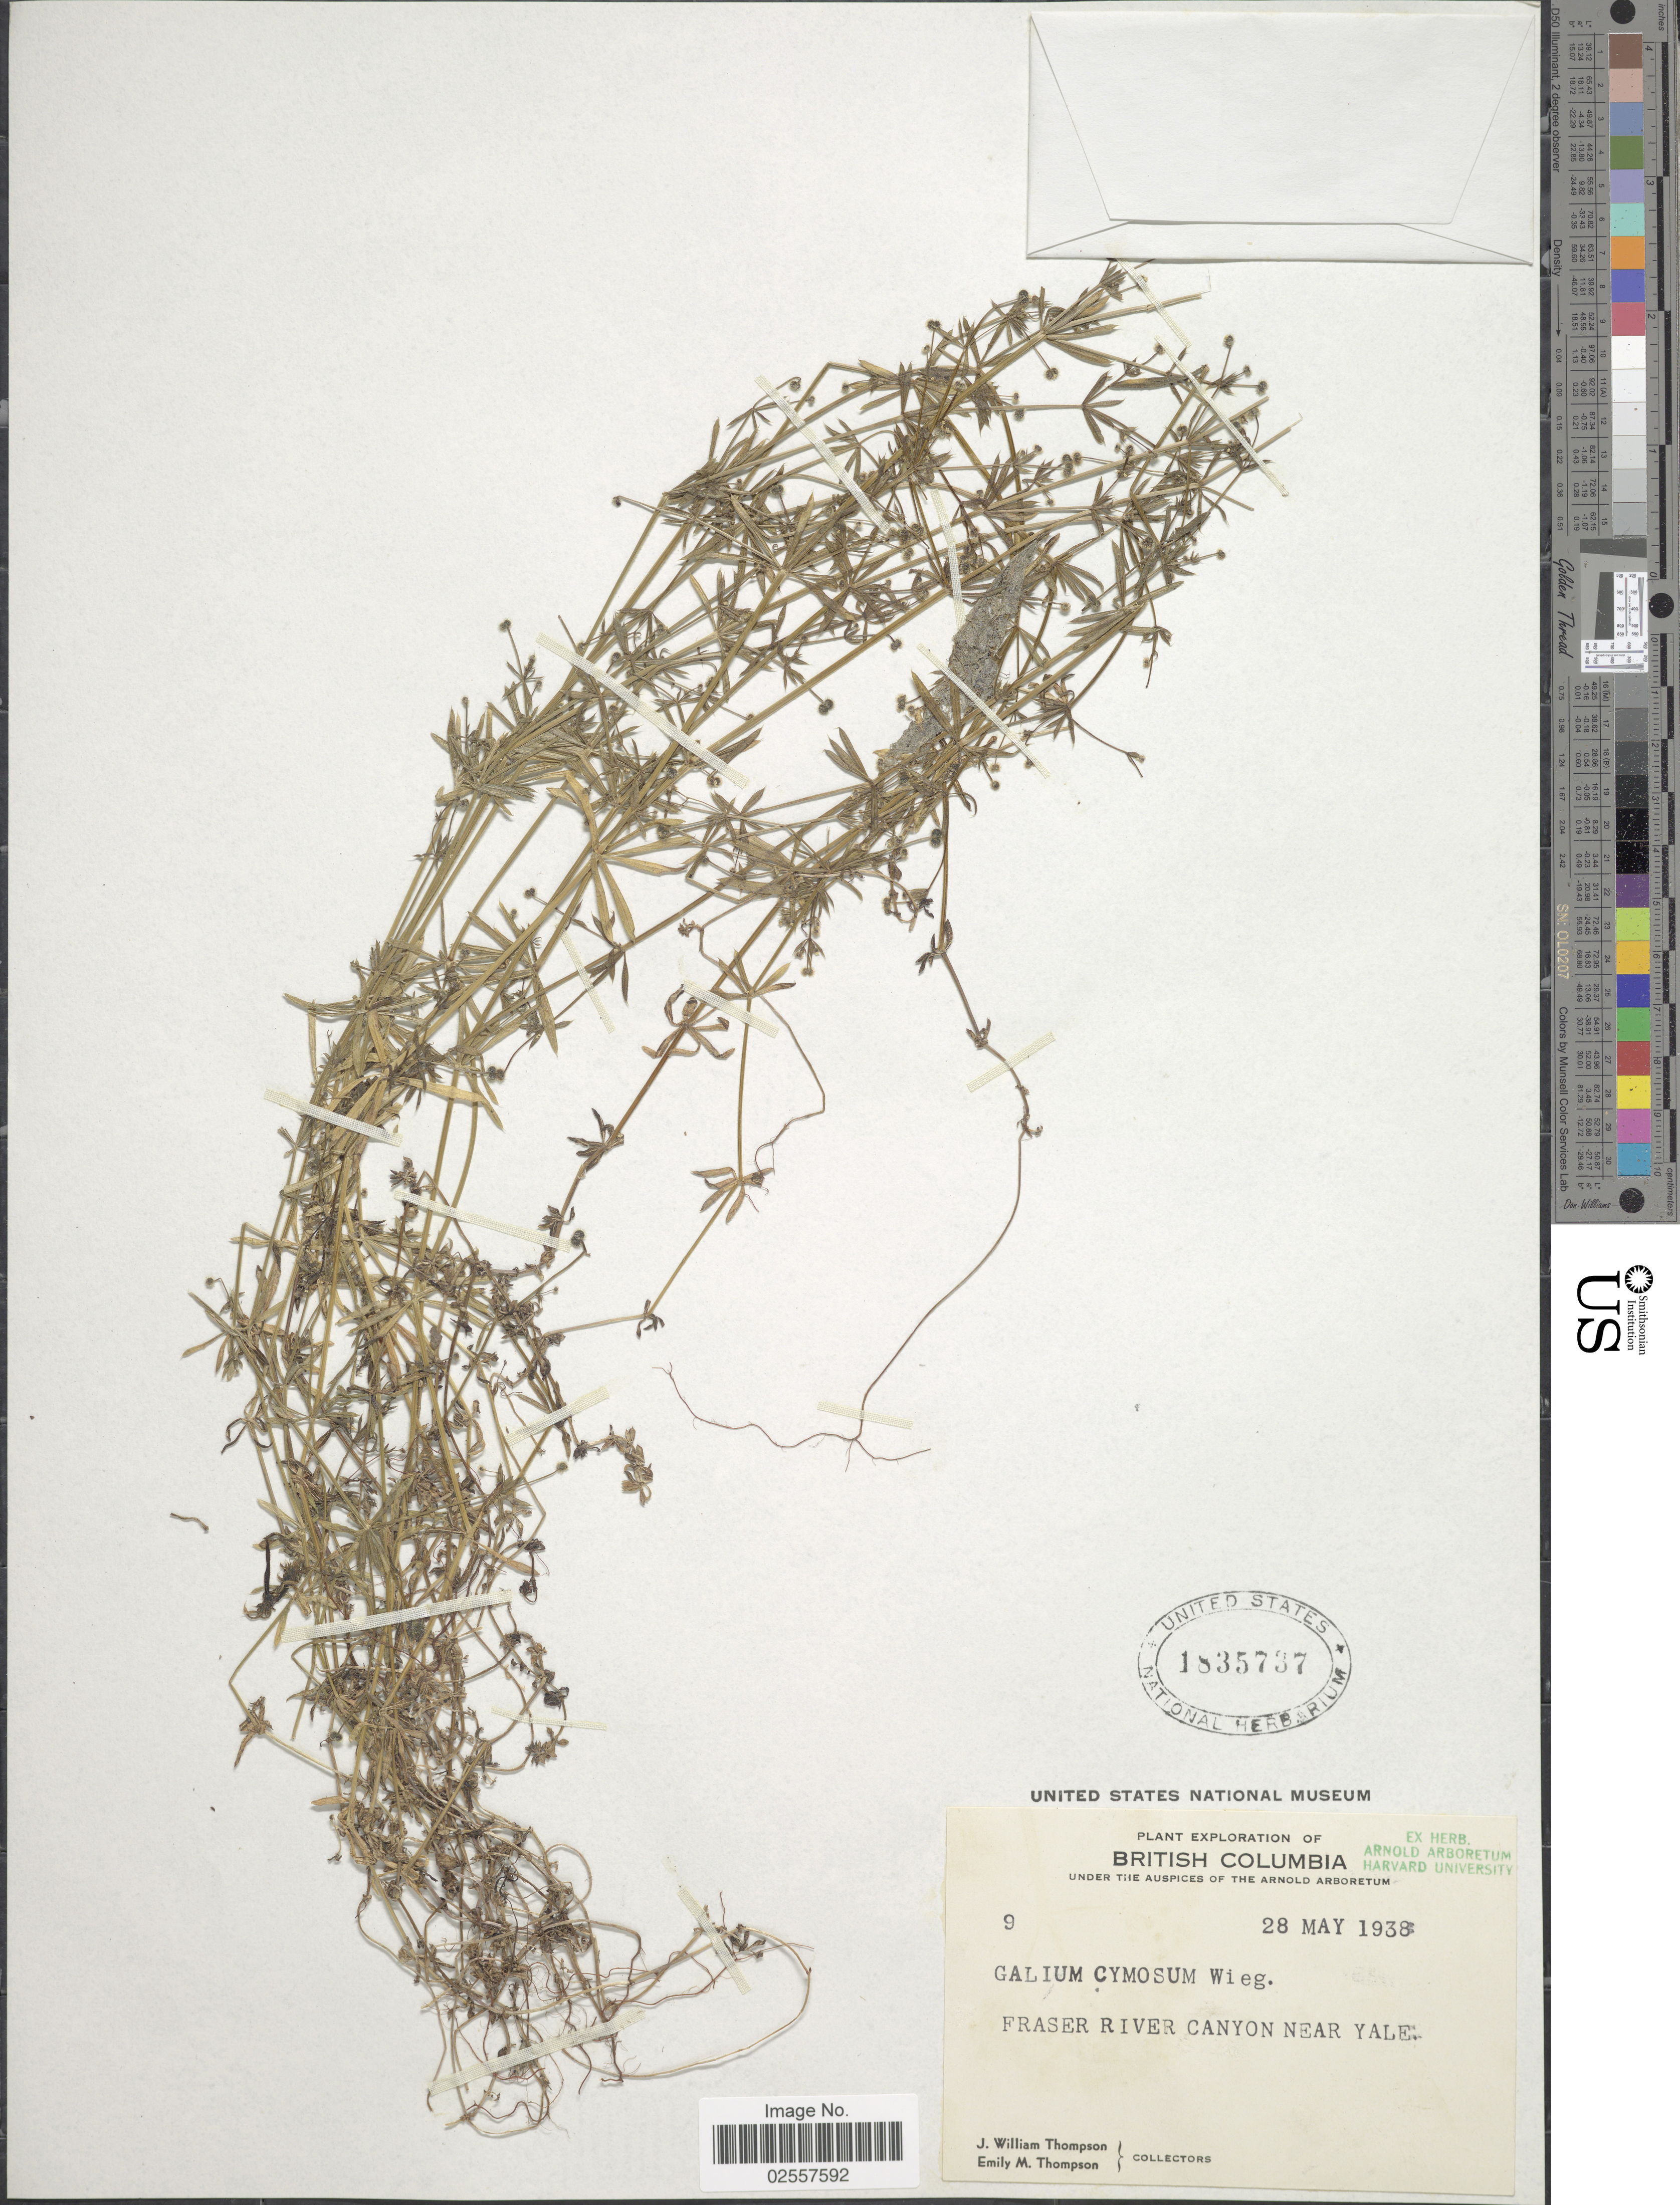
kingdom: Plantae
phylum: Tracheophyta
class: Magnoliopsida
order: Gentianales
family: Rubiaceae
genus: Galium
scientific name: Galium cymosum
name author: Wiegand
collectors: J. W. Thompson & E. M. Thompson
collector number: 9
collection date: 1938-05-28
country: Canada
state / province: British Columbia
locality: Fraser River Canyon near Yale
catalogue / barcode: US 1835737